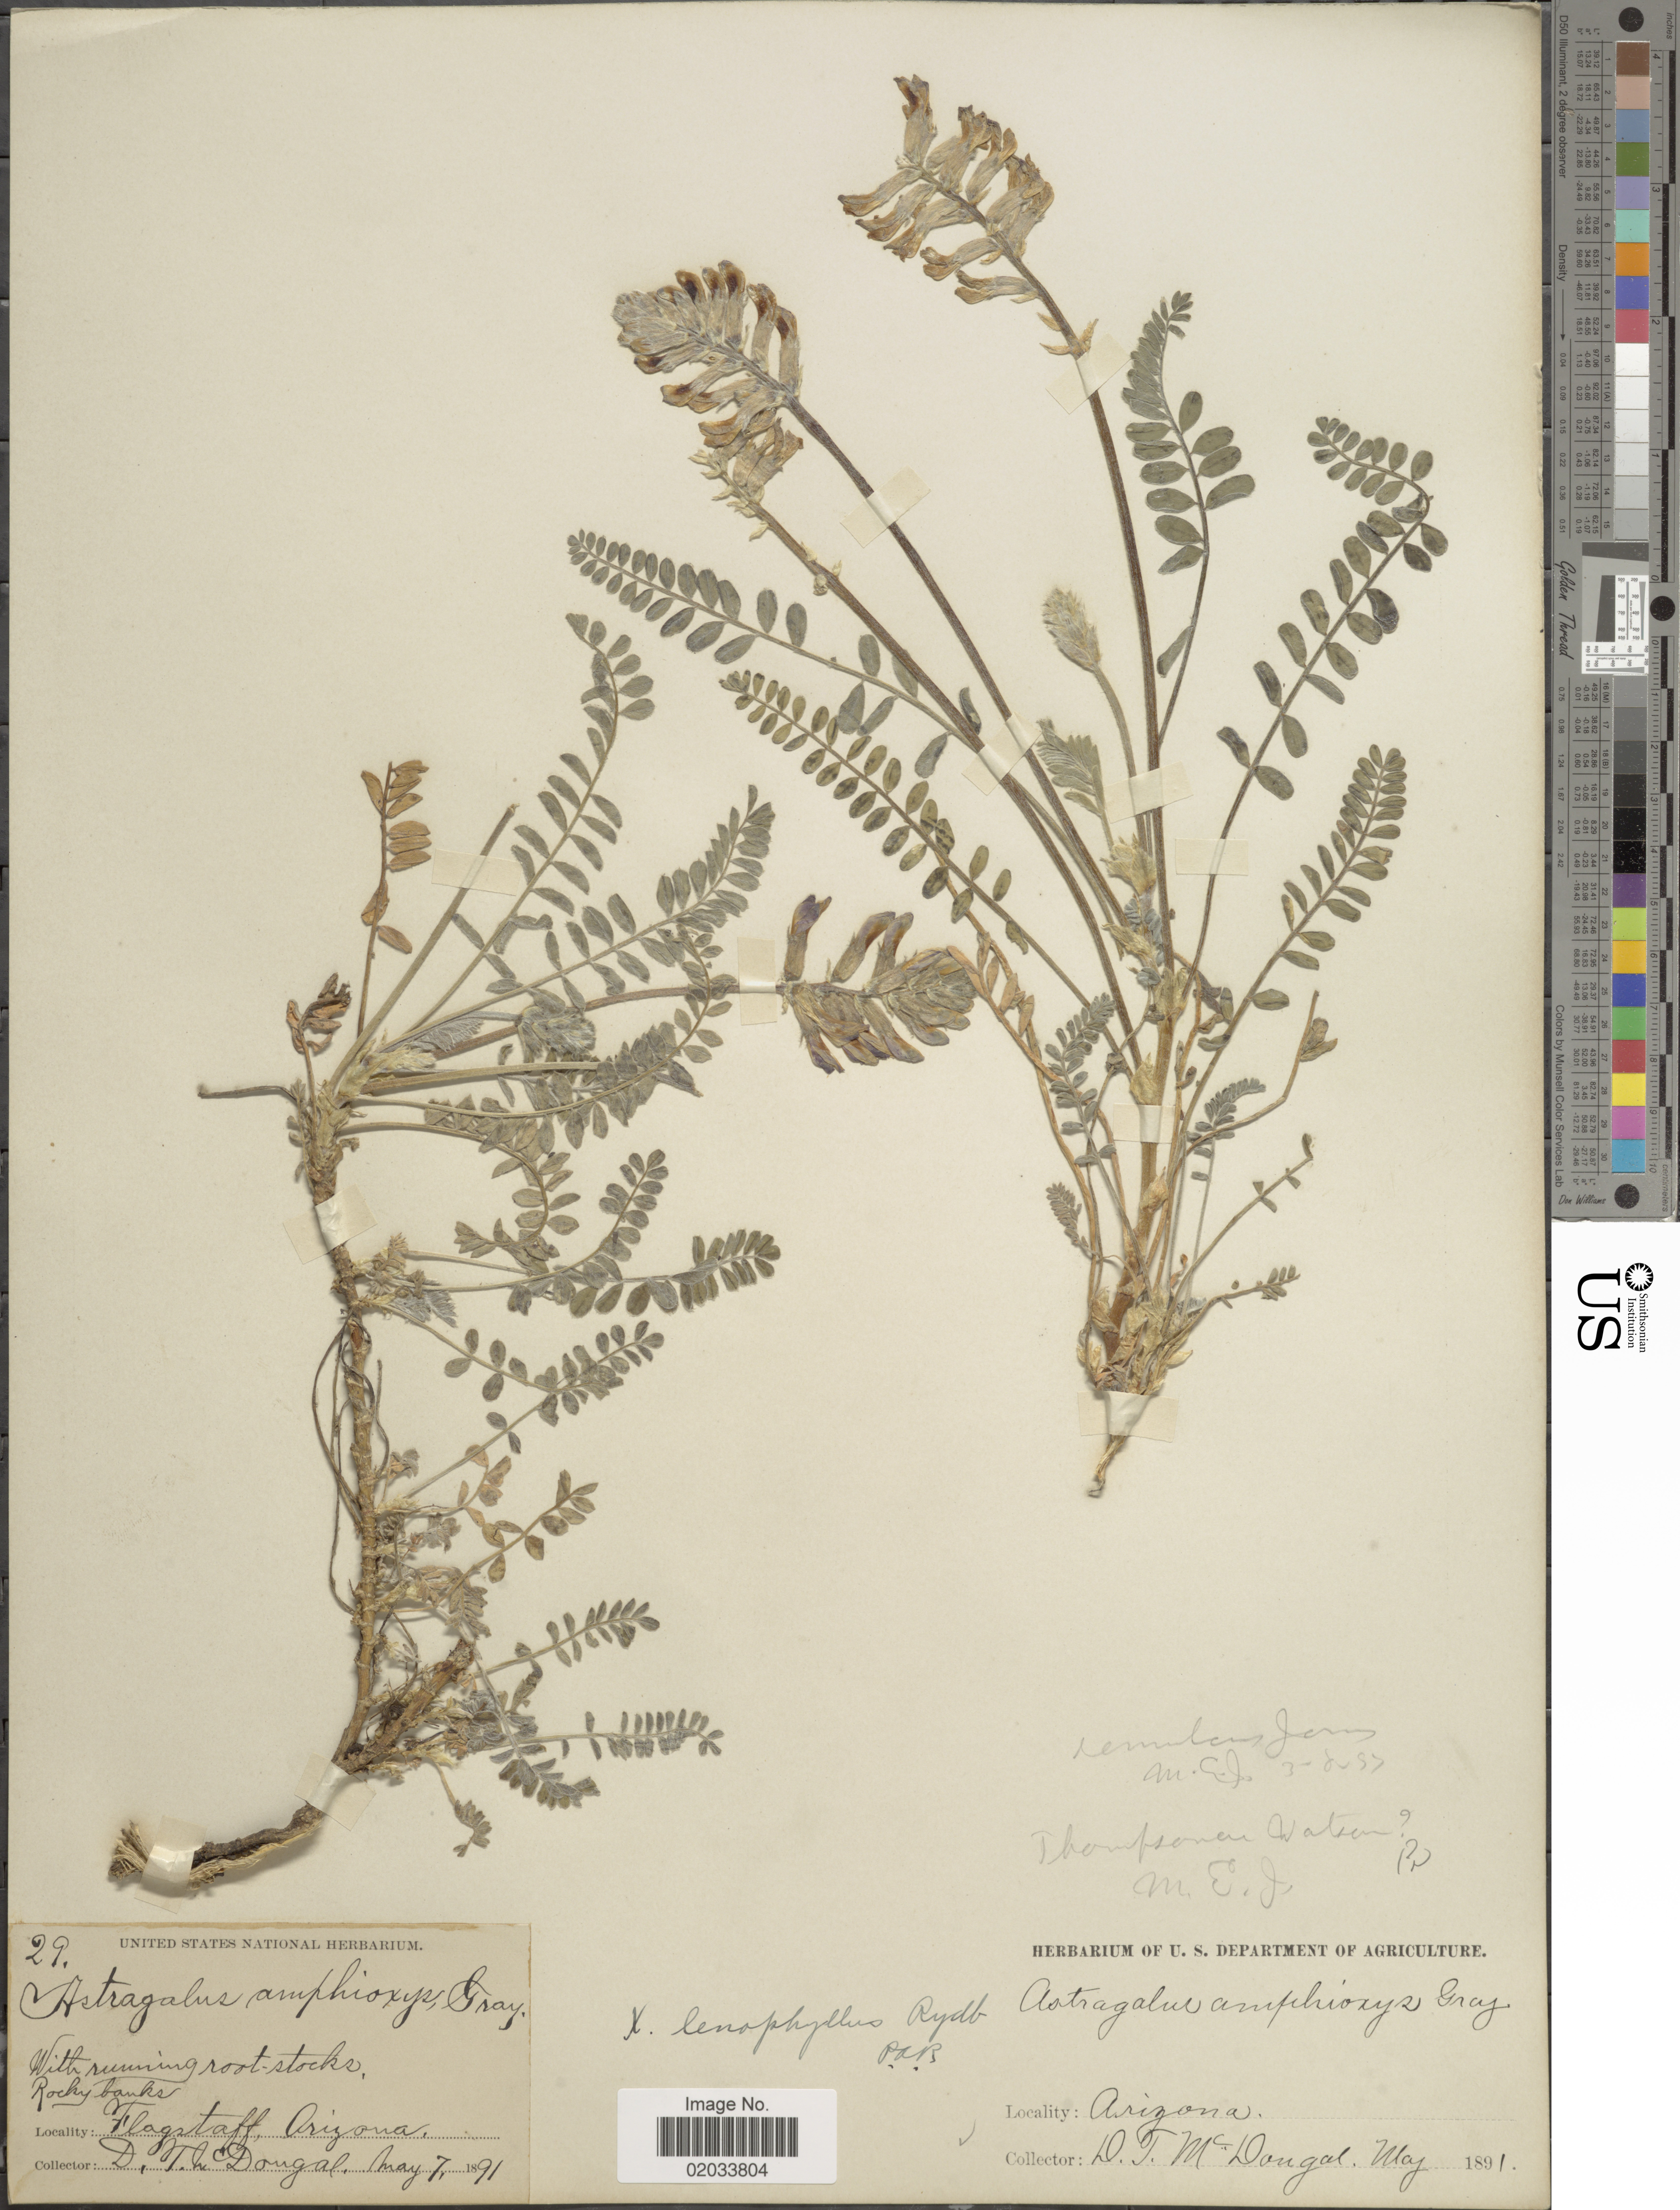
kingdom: Plantae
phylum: Tracheophyta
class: Magnoliopsida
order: Fabales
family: Fabaceae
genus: Astragalus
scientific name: Astragalus pephragmenus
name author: M.E. Jones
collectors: D. McDougal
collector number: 29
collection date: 1891-05-07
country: United States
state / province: Arizona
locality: With running root-stock, Rocky banks, Flagstaff